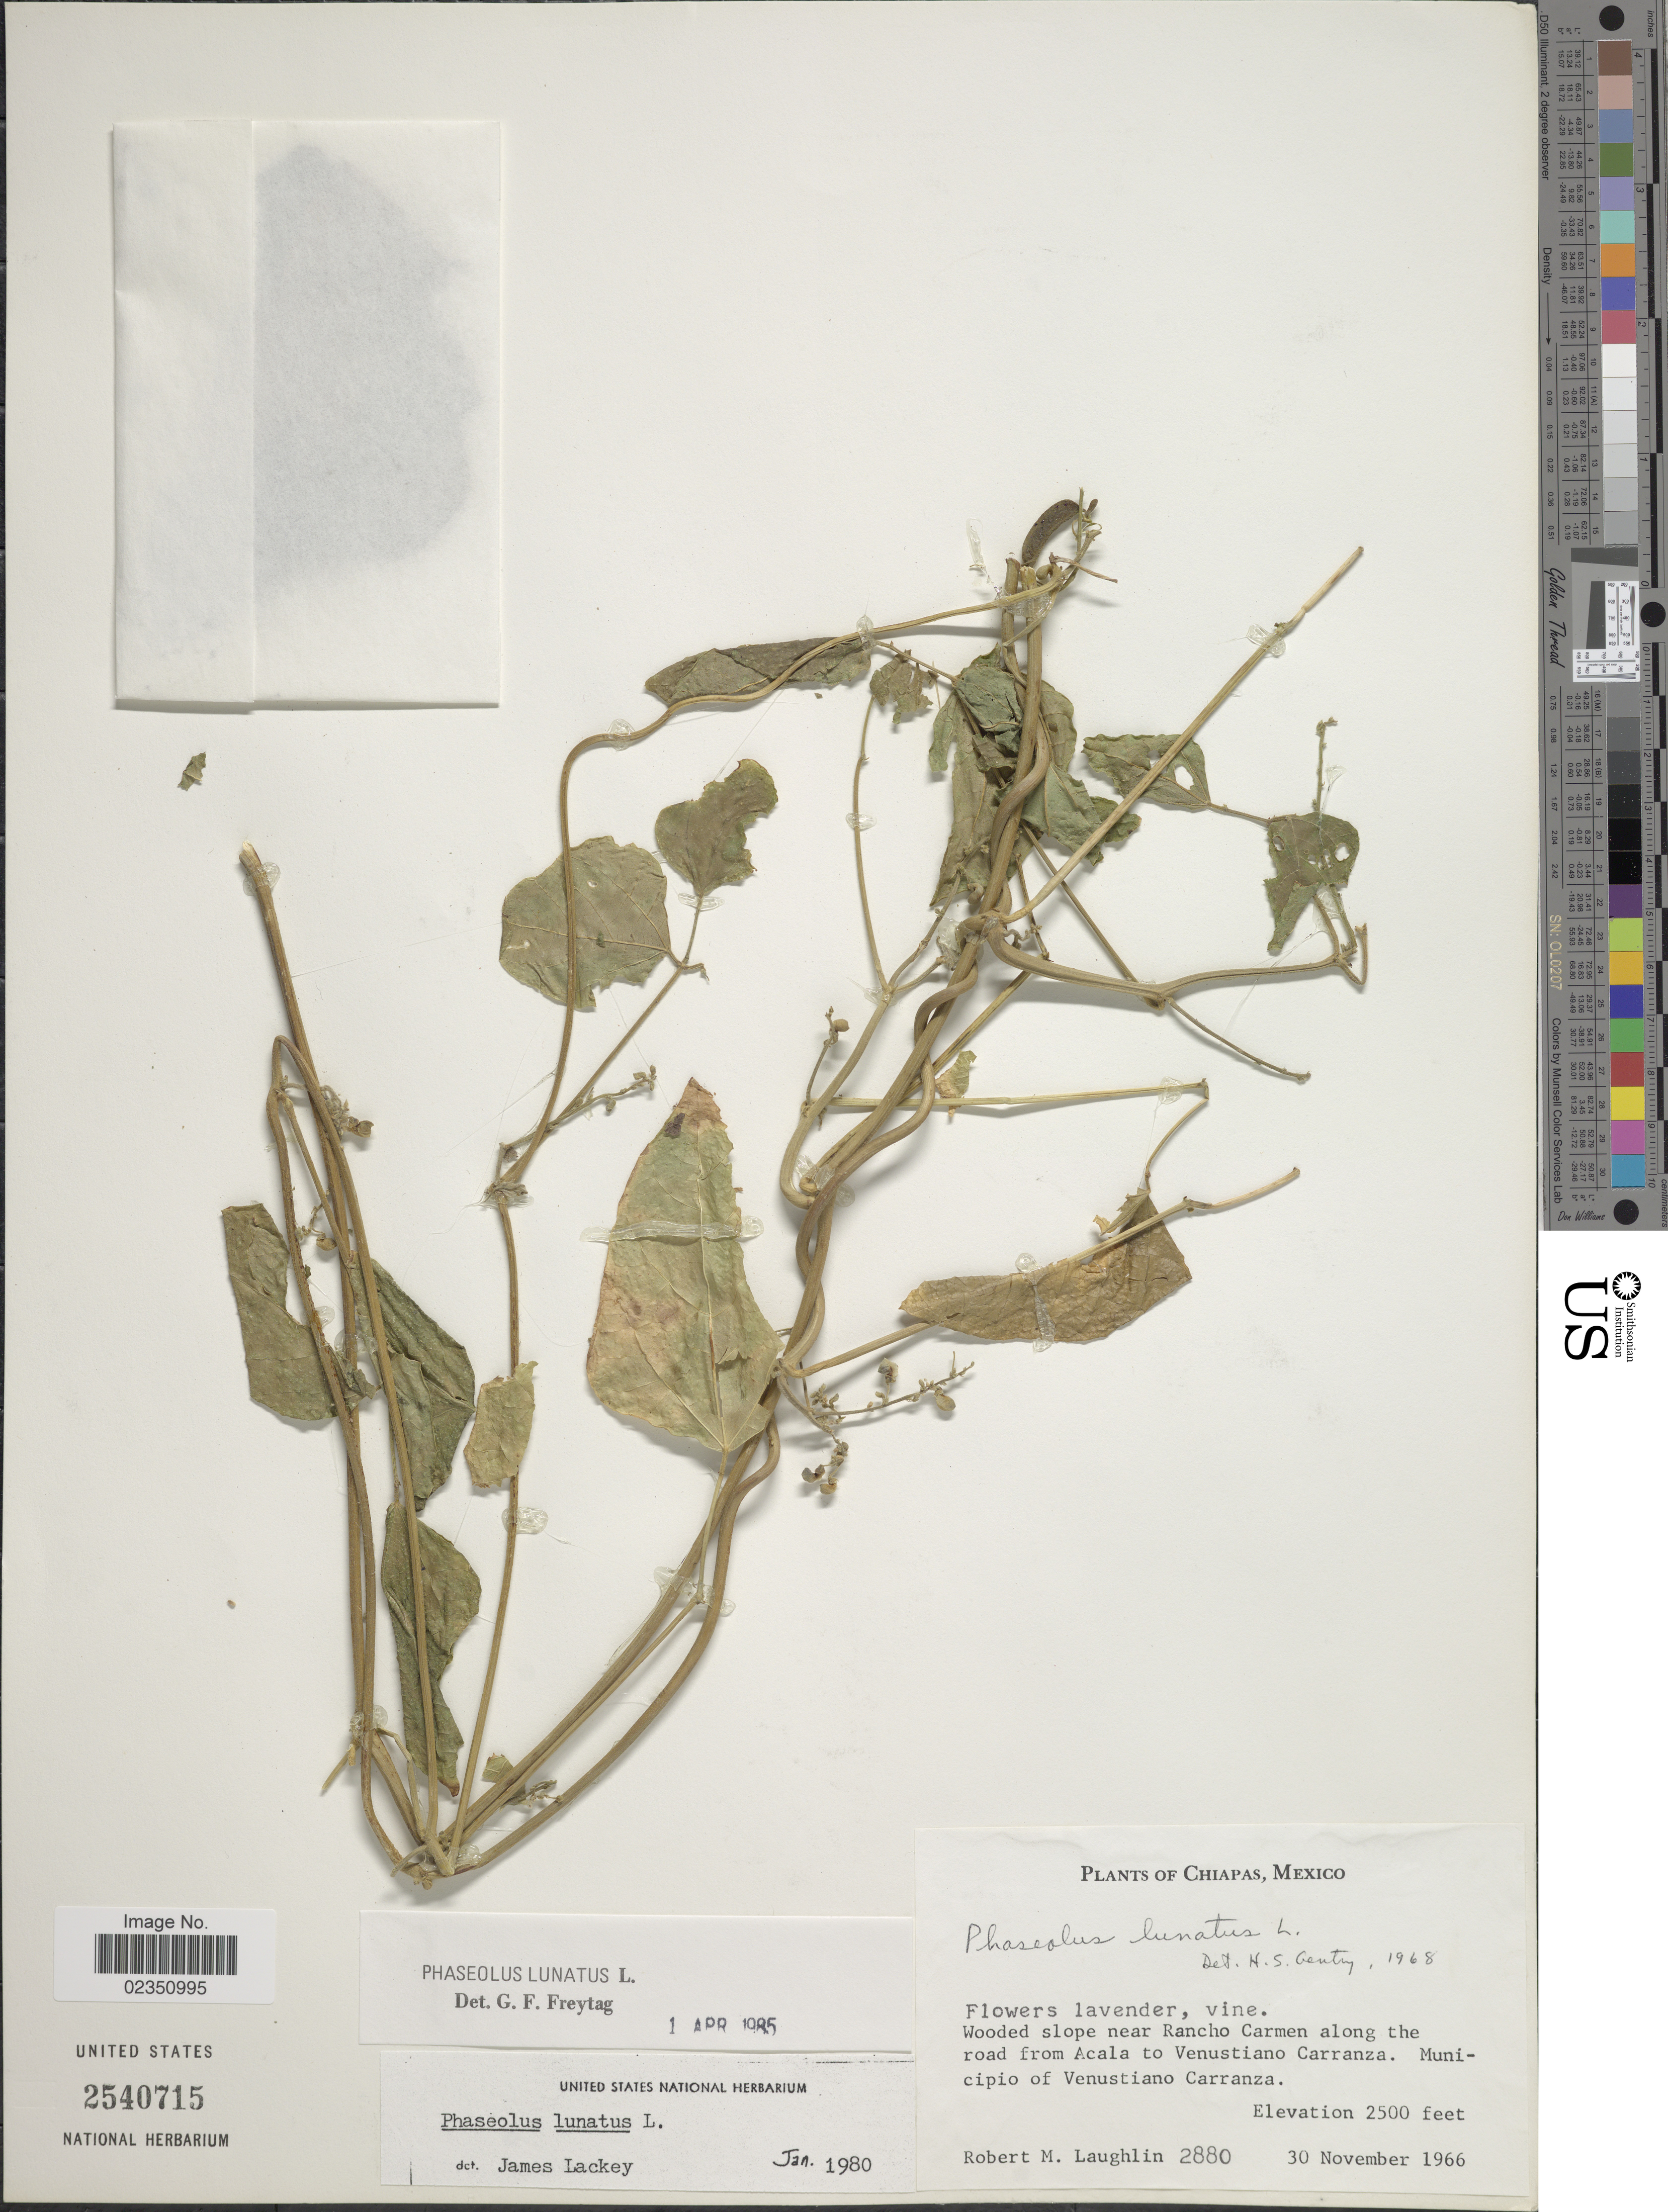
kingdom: Plantae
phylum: Tracheophyta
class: Magnoliopsida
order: Fabales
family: Fabaceae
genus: Phaseolus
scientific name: Phaseolus lunatus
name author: L.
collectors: R. M. Laughlin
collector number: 2880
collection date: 1966-11-30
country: Mexico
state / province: Chiapas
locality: Wooded slope near Rancho Carmen along the road from Acala to Venustiano Carranza. Municipio of Venustiano Carranza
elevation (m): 762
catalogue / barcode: US 2540715